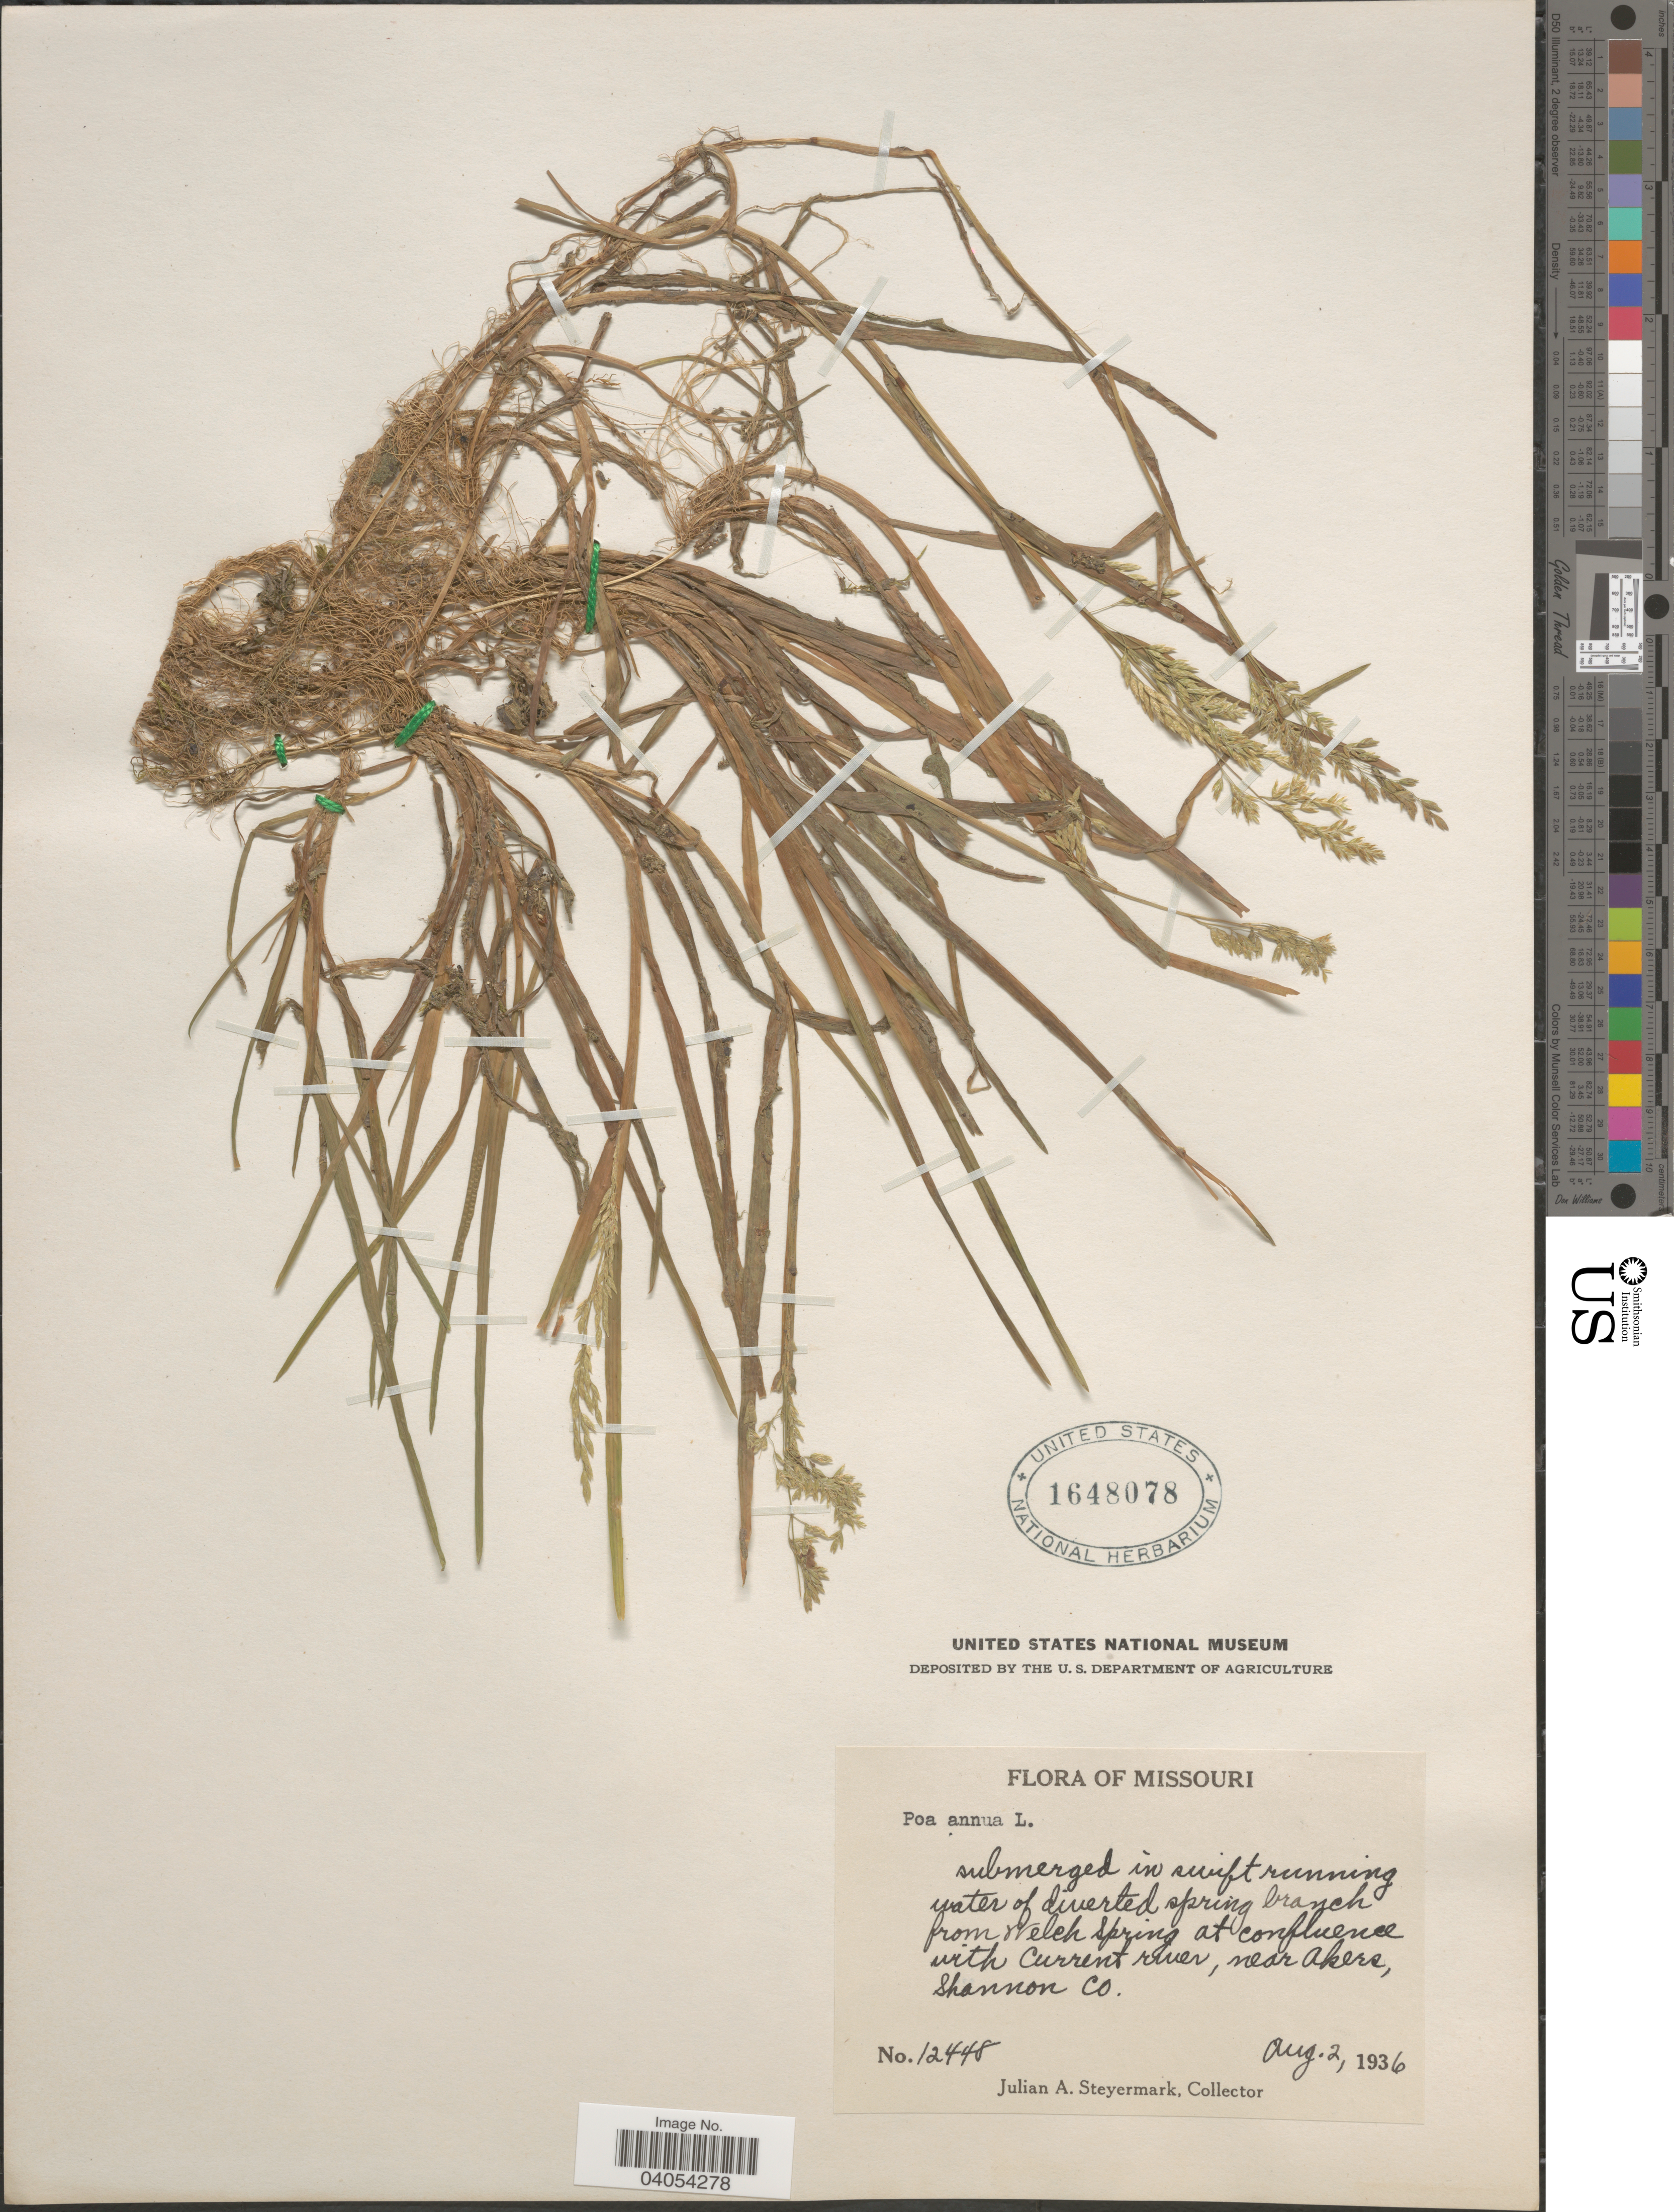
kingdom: Plantae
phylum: Tracheophyta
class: Liliopsida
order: Poales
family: Poaceae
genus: Poa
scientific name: Poa annua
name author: L.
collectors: J. Steyermark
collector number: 12448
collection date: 1936-08-02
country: United States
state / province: Missouri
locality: From Welch Spring at confluence with Current river, near Akers, Shannon Co.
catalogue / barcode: US 1648078